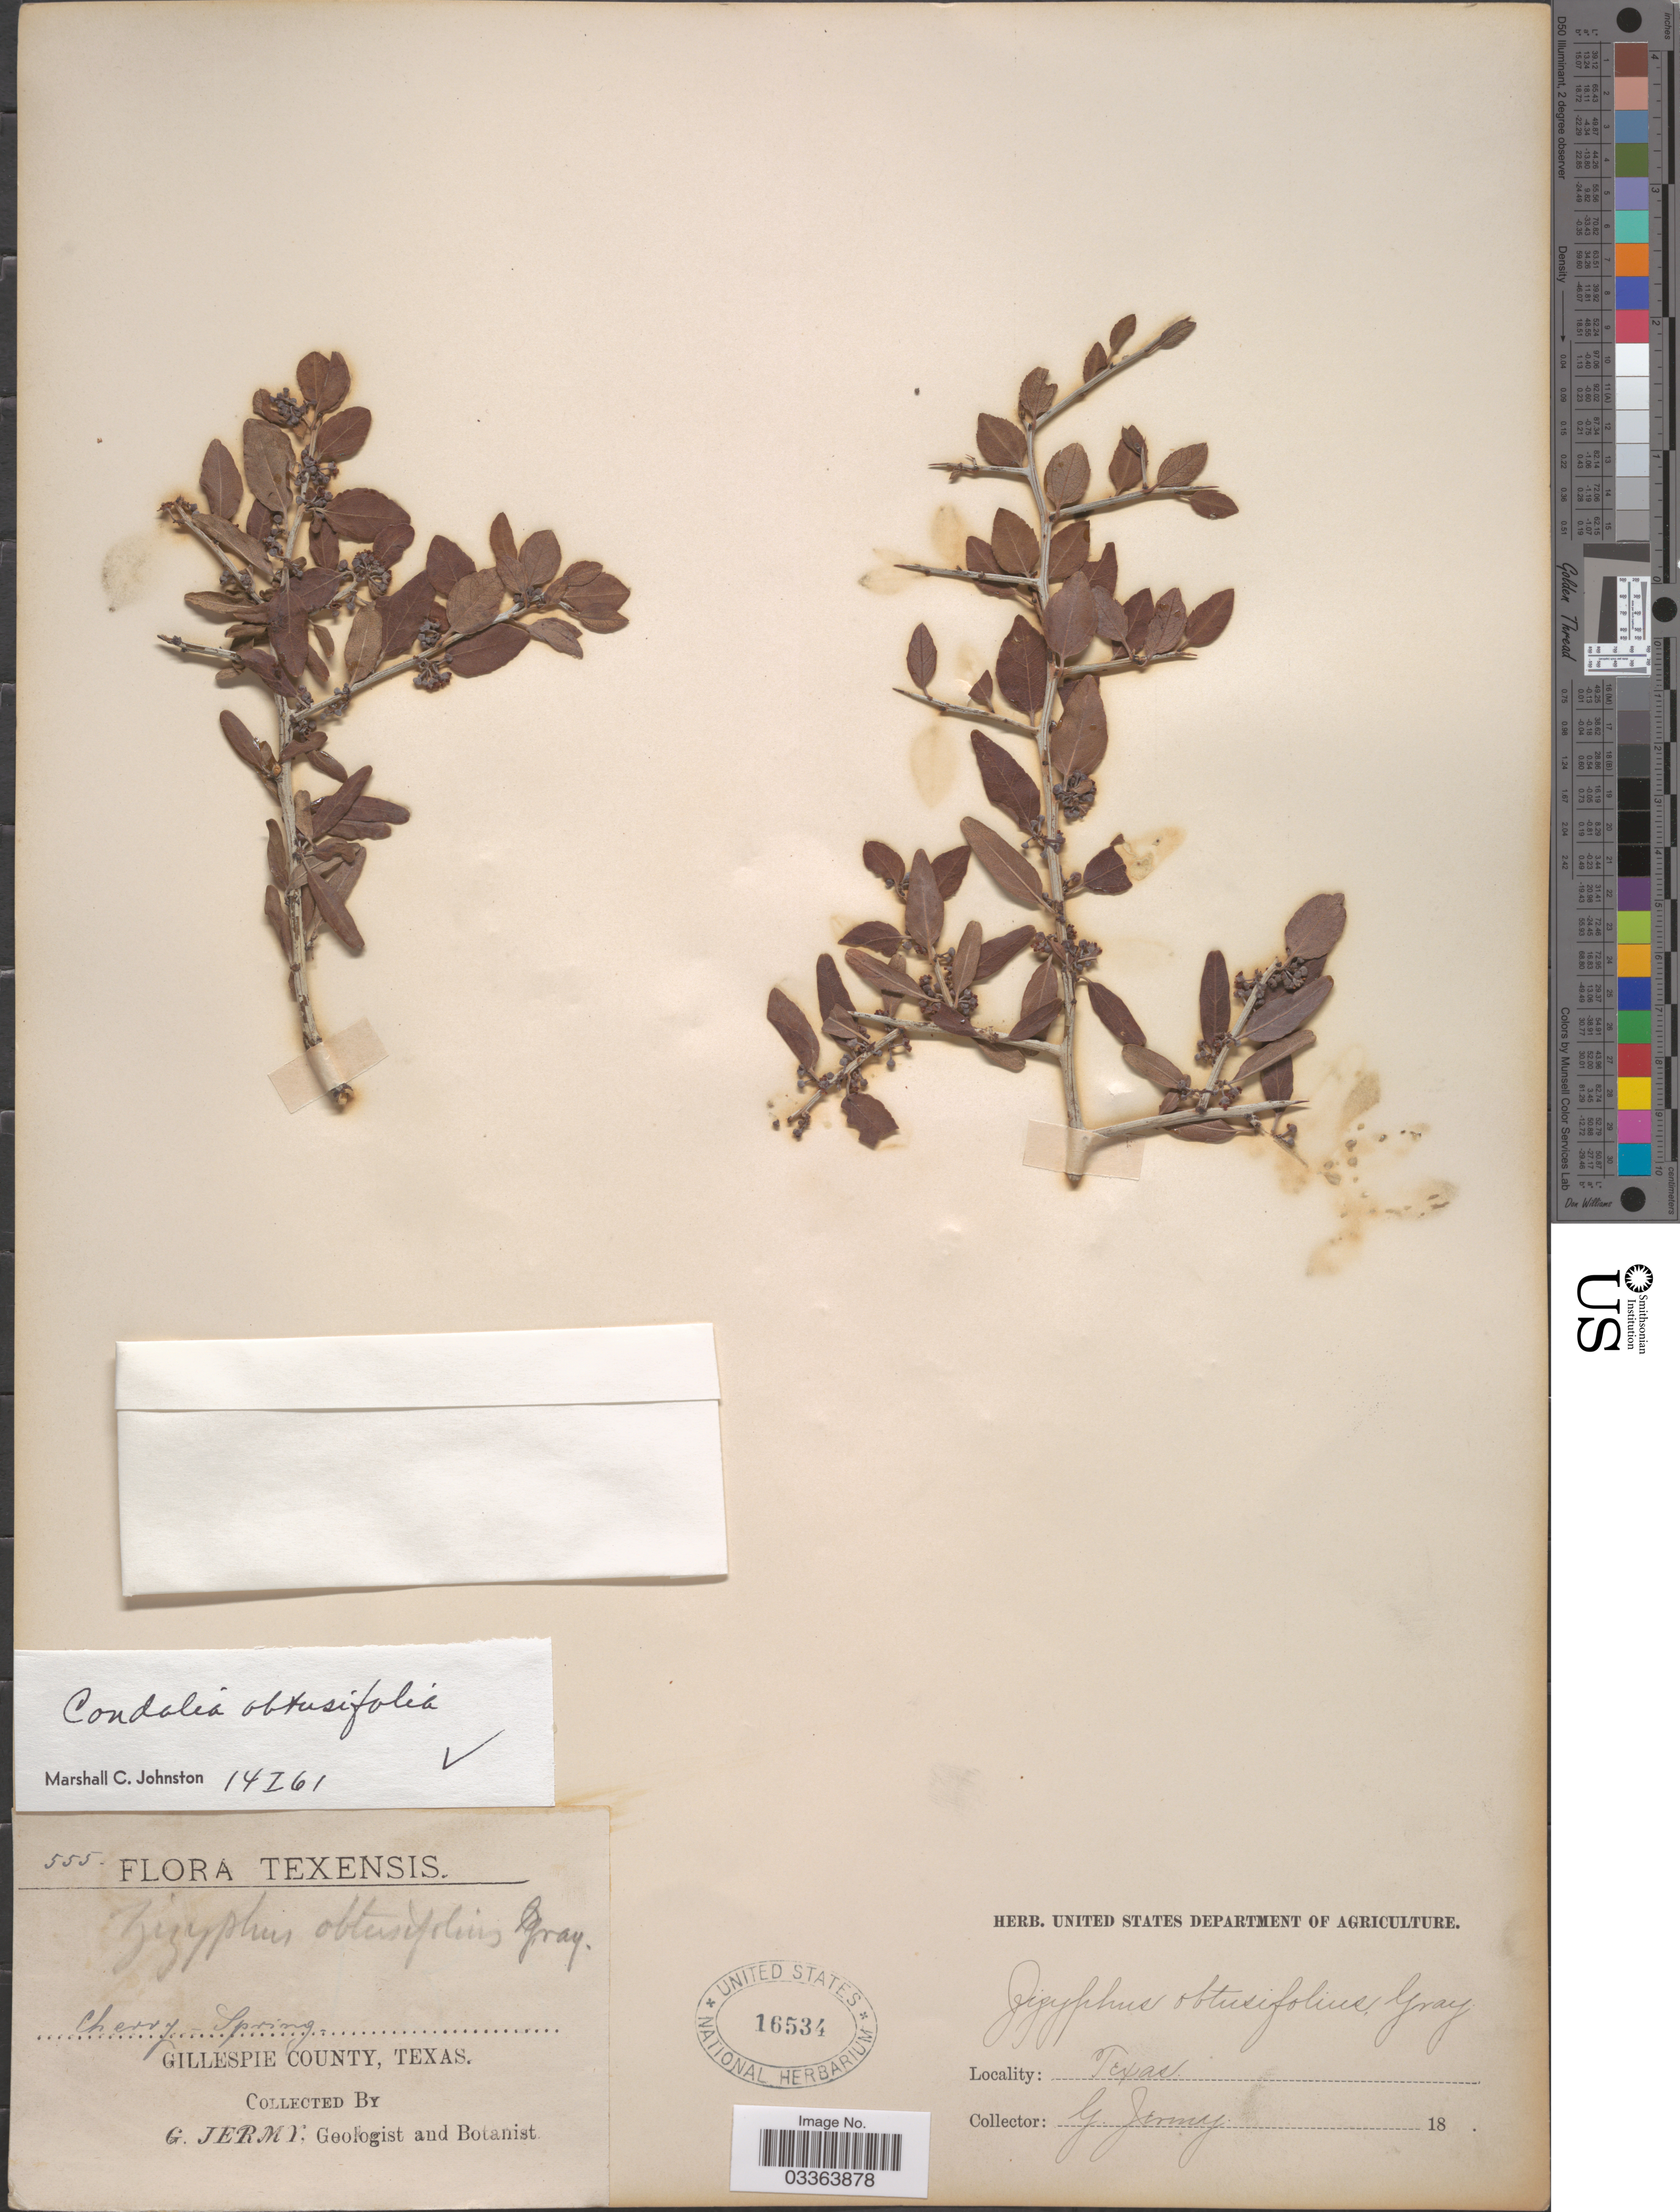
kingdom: Plantae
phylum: Tracheophyta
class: Magnoliopsida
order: Rosales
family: Rhamnaceae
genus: Sarcomphalus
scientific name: Sarcomphalus obtusifolius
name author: (Hook. ex Torr. & A. Gray) Hauenschild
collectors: G. Jermy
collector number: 555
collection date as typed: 18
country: United States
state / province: Texas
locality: Cherry Spring. Gillespie County.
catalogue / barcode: US 16534